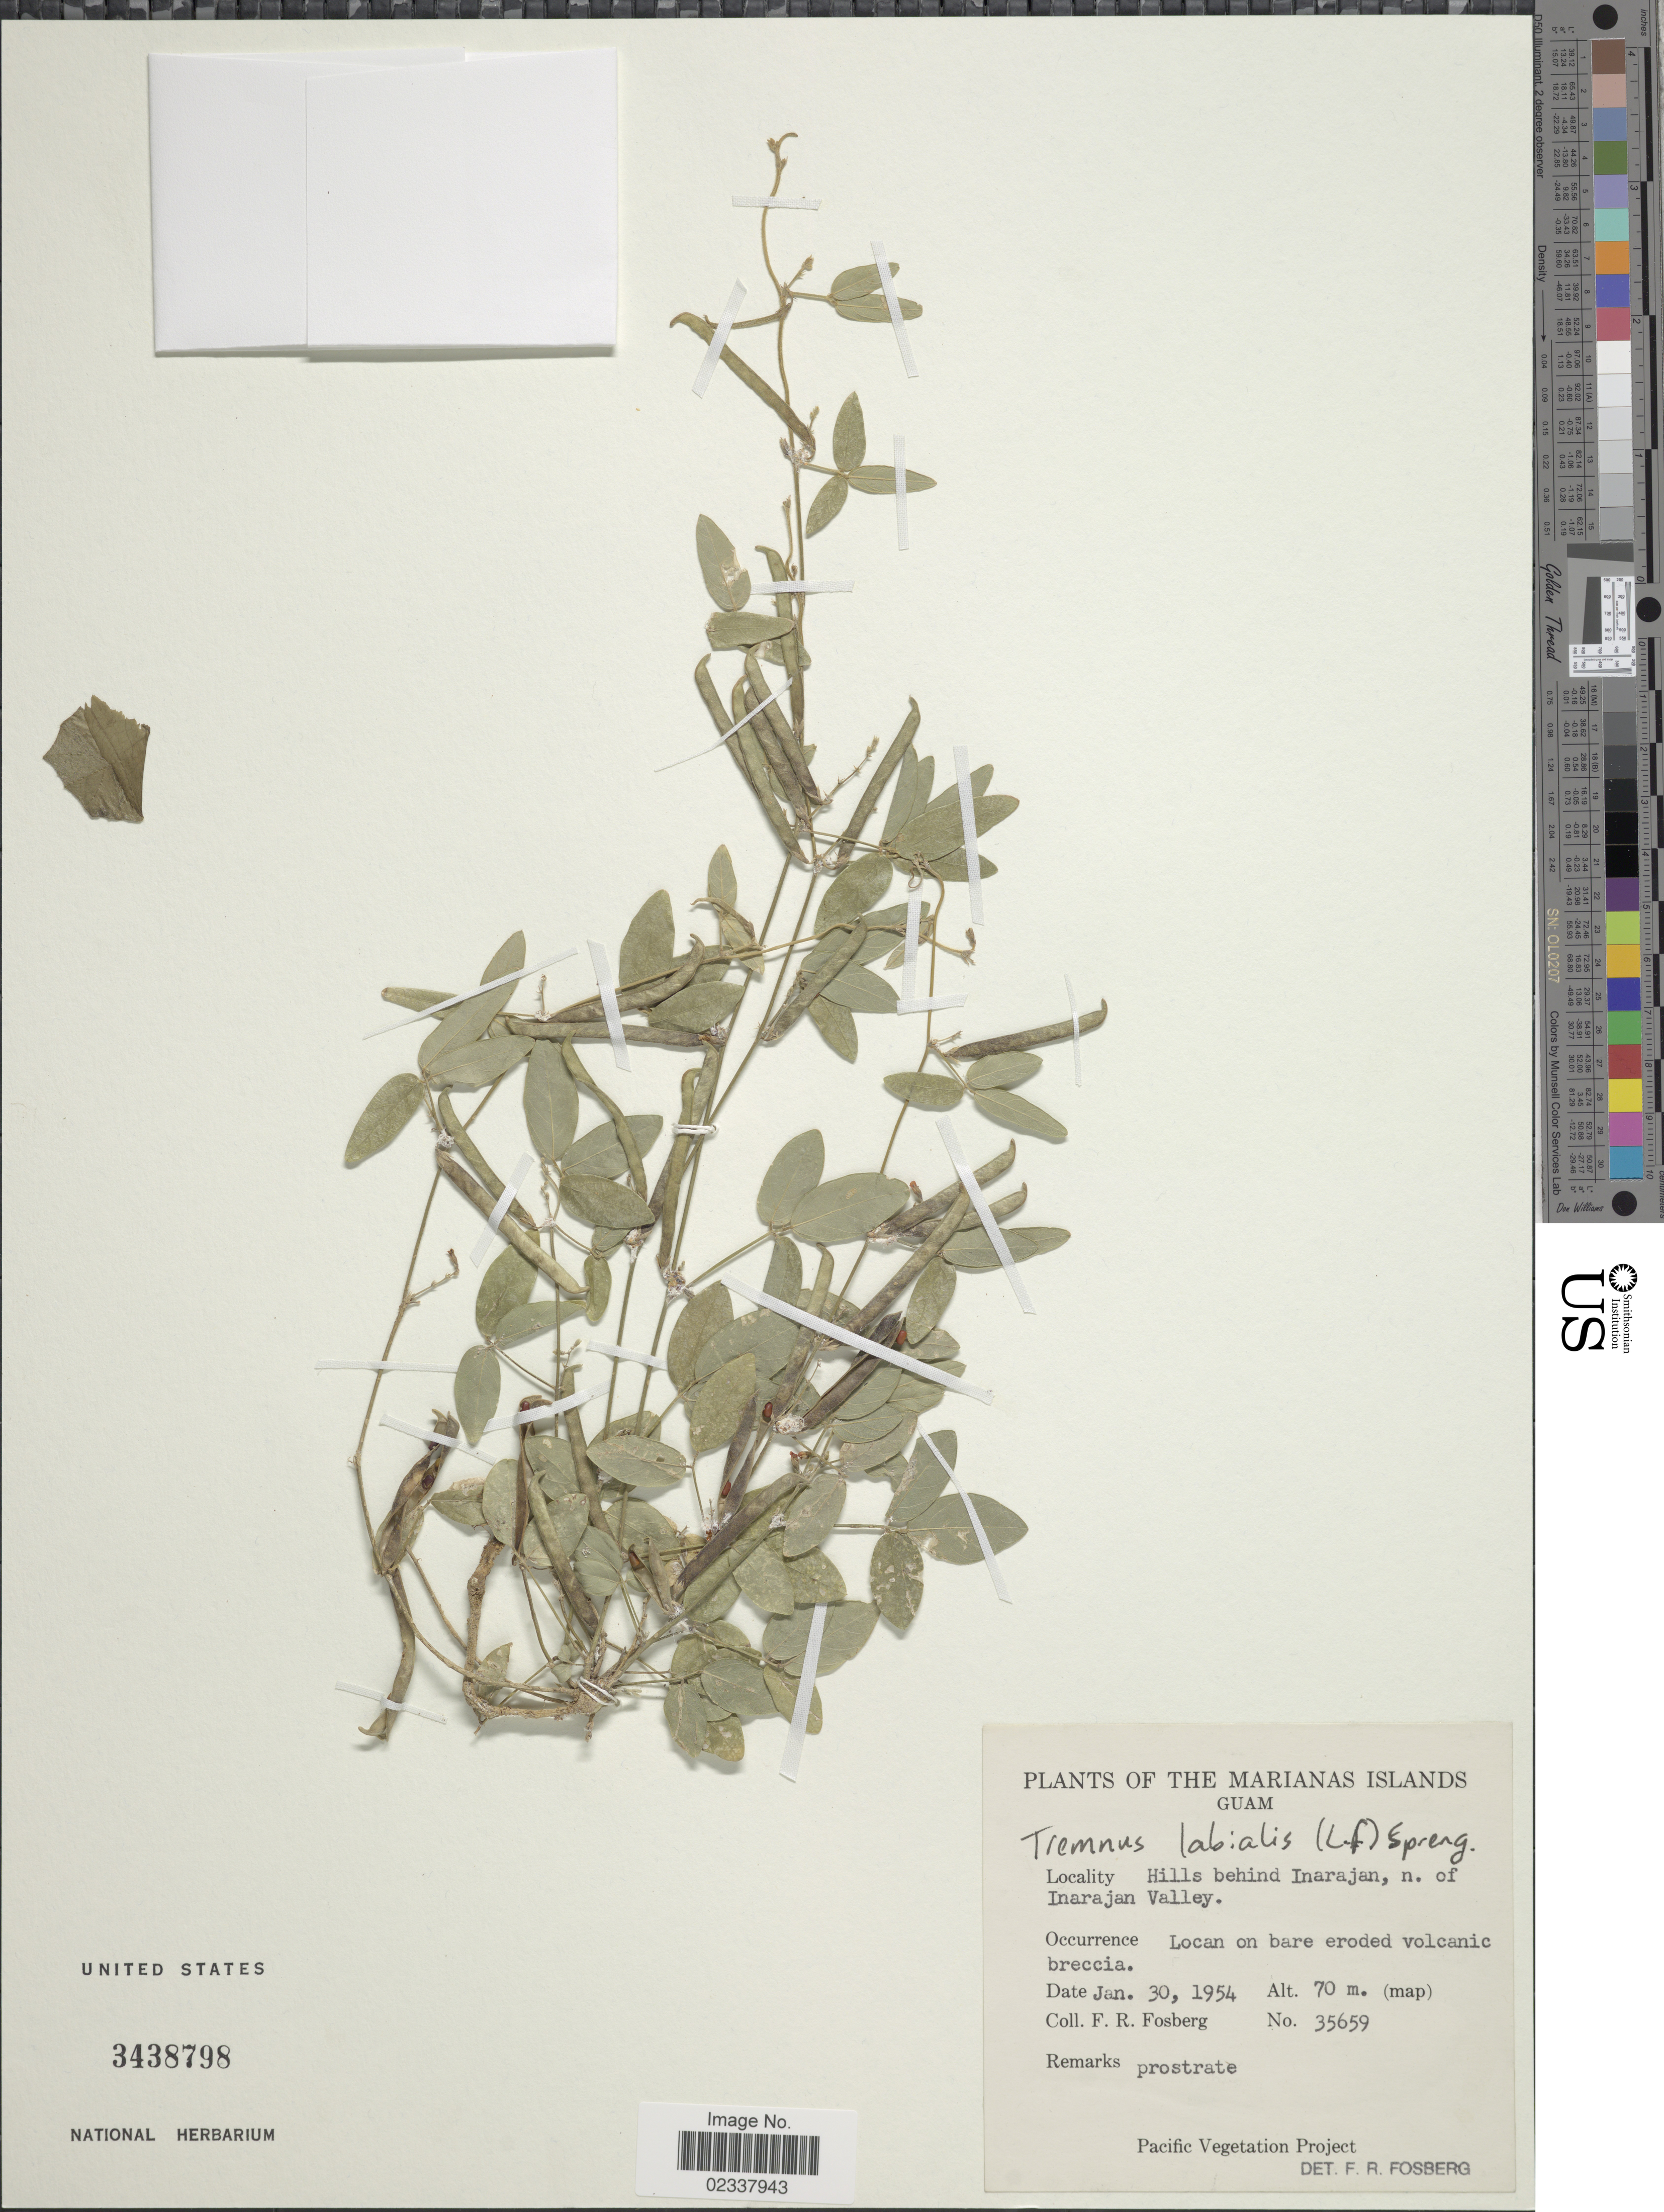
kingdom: Plantae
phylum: Tracheophyta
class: Magnoliopsida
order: Fabales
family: Fabaceae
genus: Teramnus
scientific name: Teramnus labialis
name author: (L. f.) Spreng.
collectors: F. R. Fosberg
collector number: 35659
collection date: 1954-01-30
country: Guam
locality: The Marianas Islands, Hills behind Inarajan, n. of Inarajan Valley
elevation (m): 70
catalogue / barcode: US 3438798